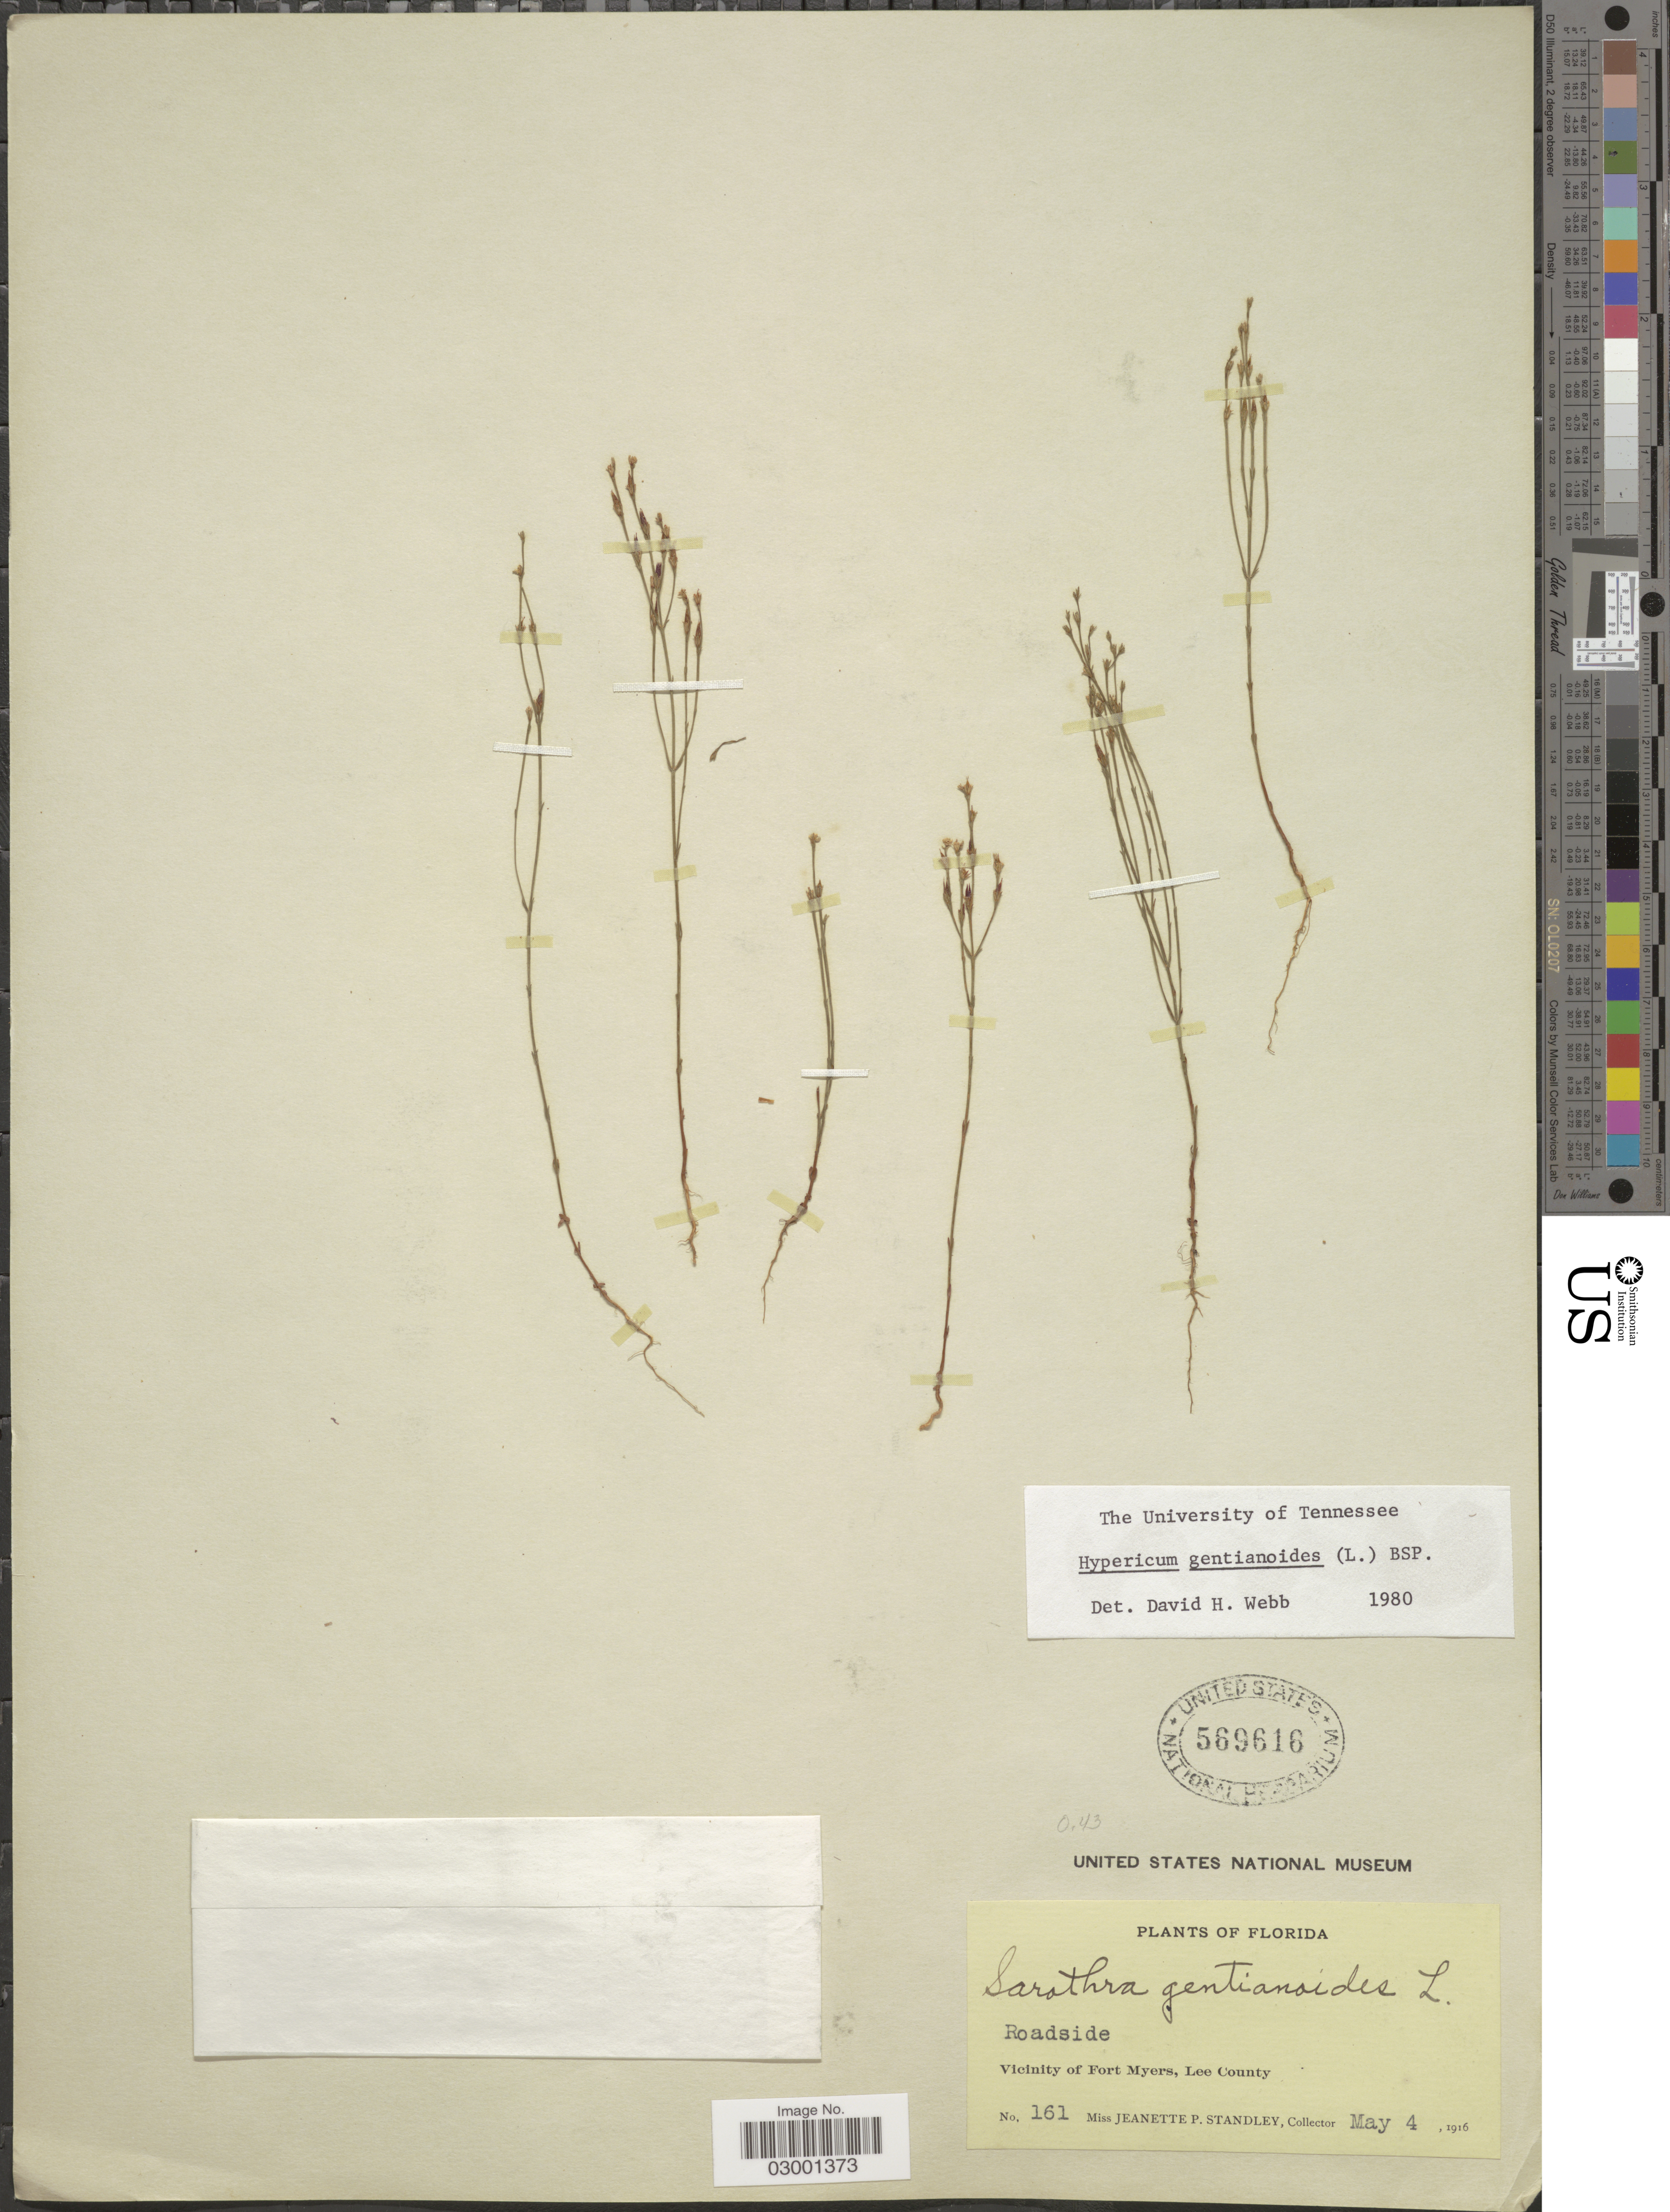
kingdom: Plantae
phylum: Tracheophyta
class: Magnoliopsida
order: Malpighiales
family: Hypericaceae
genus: Hypericum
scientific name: Hypericum gentianoides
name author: (L.) Britton, Stearns & Poggenb.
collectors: P. C. Standley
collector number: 161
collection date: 1916-05-04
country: United States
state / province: Florida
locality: Roadside, Vicinity of Fort Myers, Lee County.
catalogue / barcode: US 569616